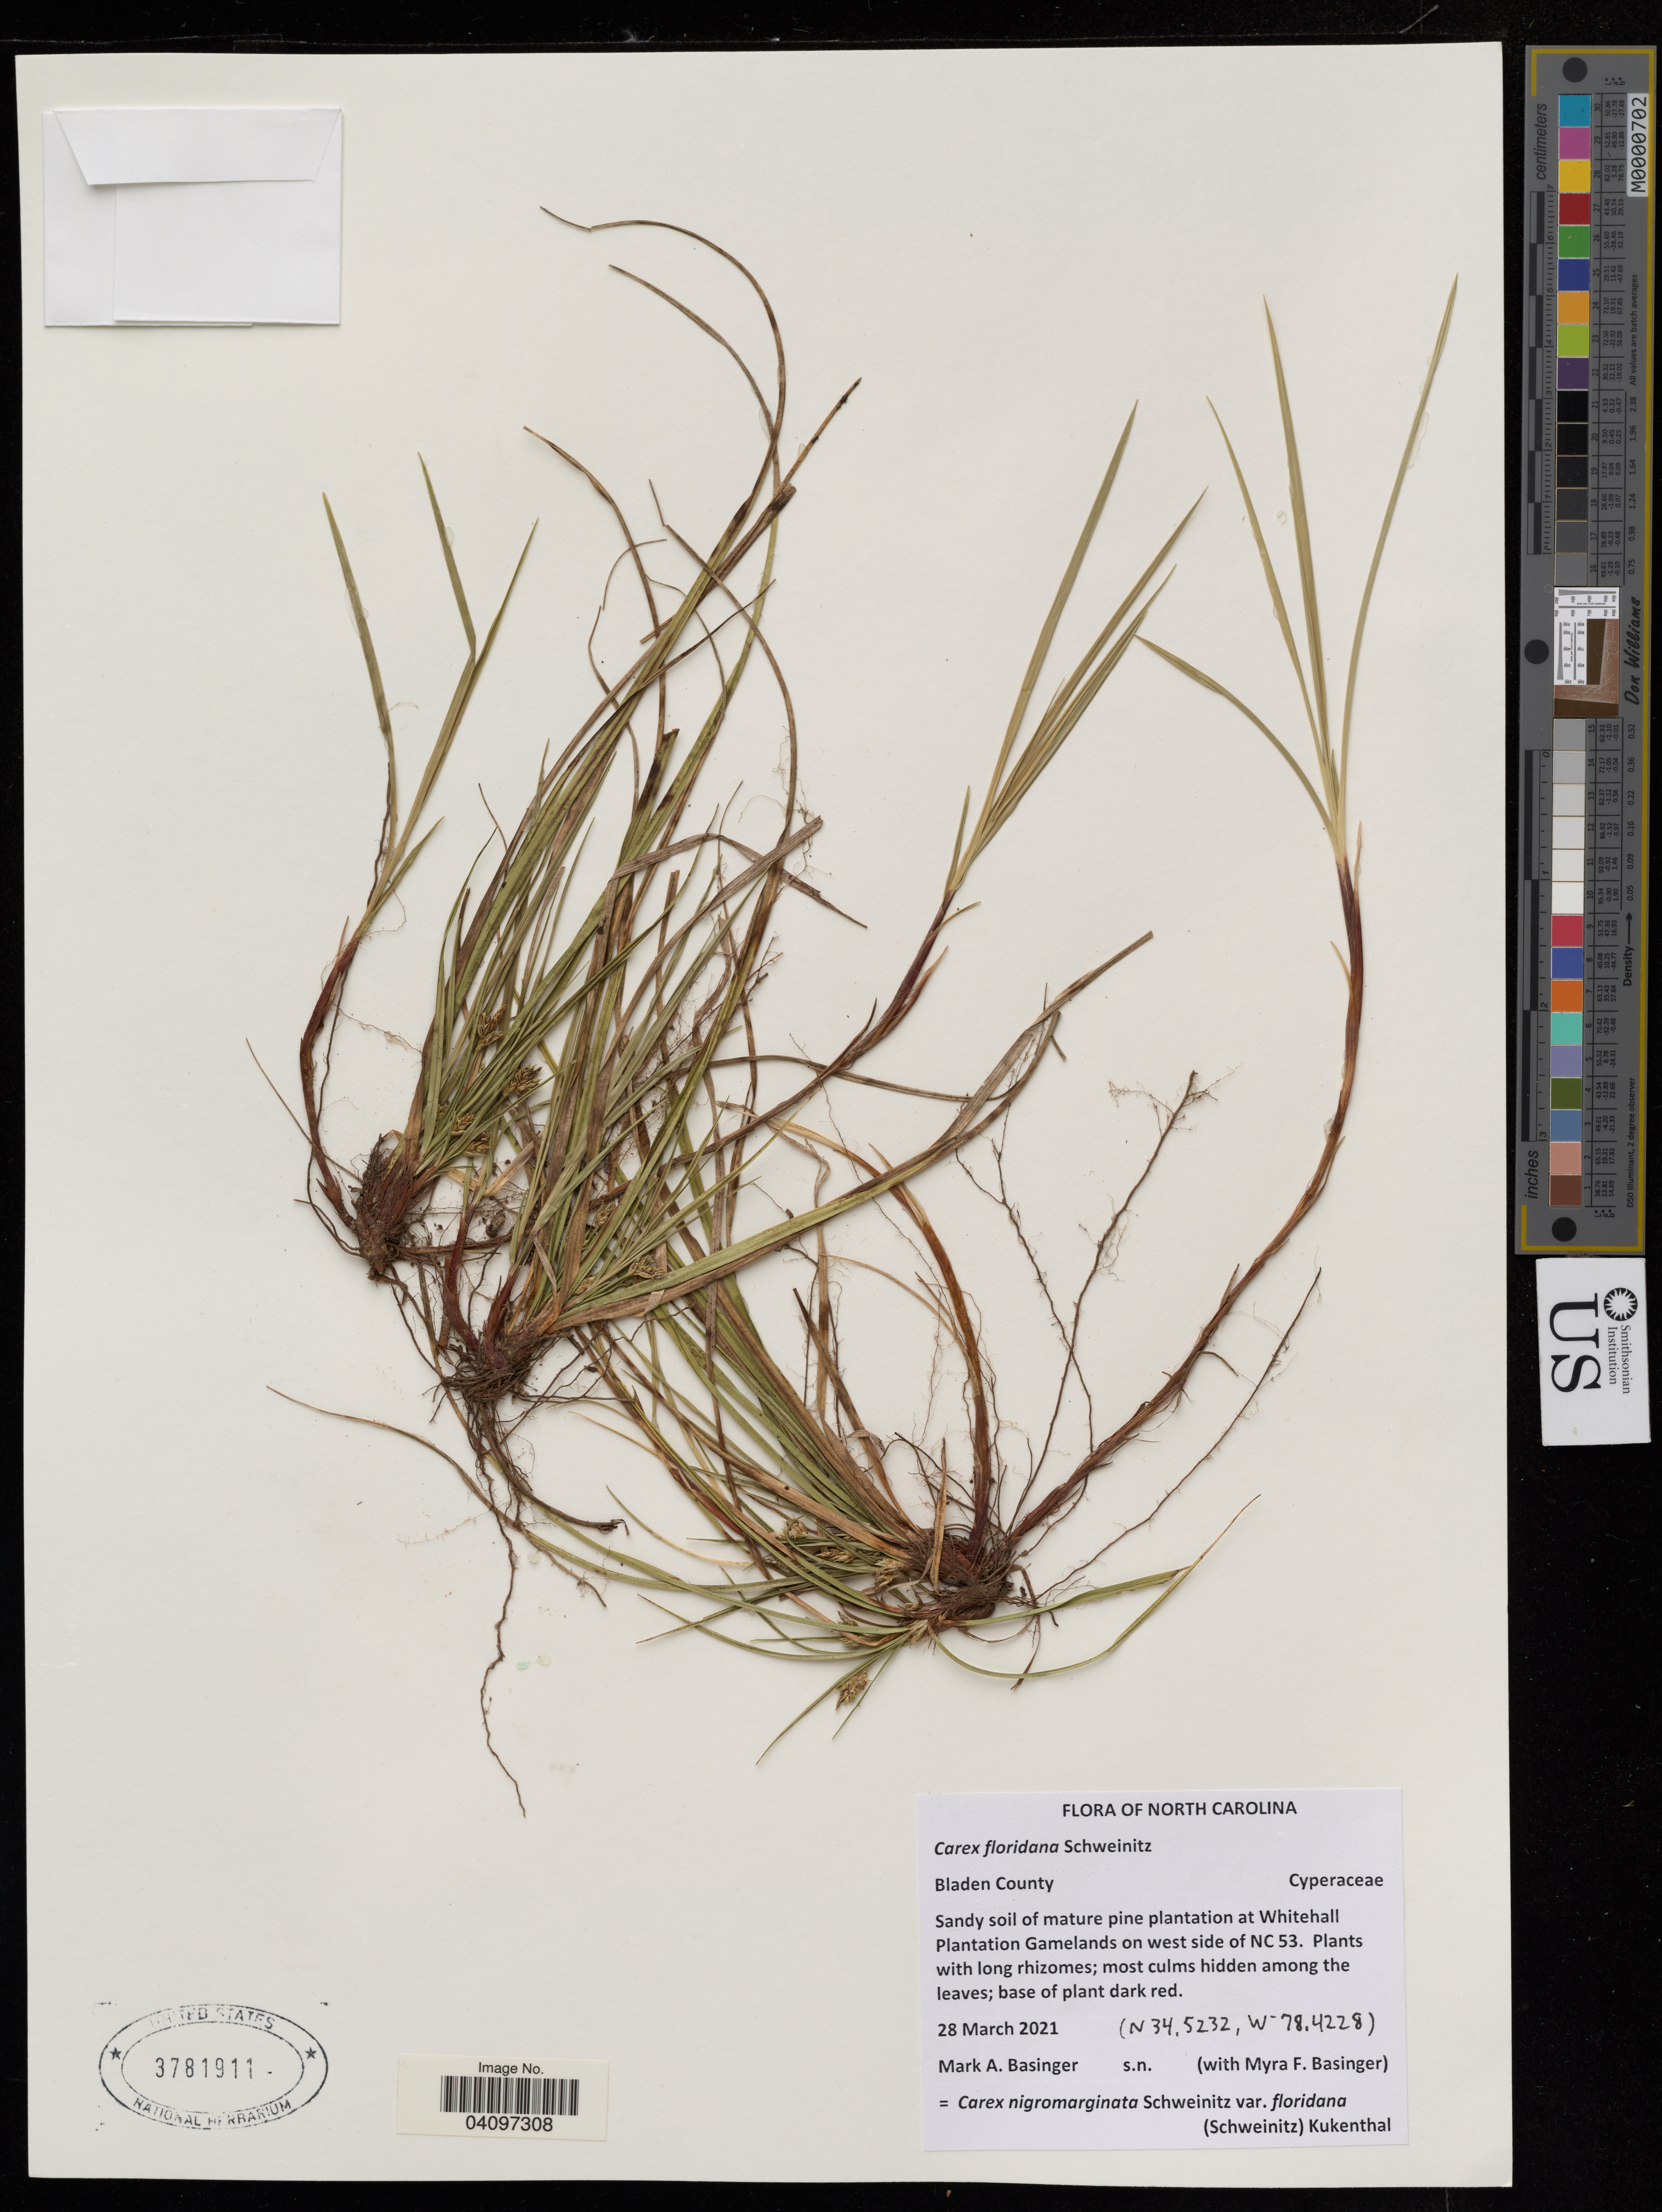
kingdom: Plantae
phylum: Tracheophyta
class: Liliopsida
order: Poales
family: Cyperaceae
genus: Carex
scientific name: Carex floridana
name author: Schwein.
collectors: M. Basinger & M. Basinger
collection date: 2021-03-28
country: United States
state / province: North Carolina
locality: Bladen County, Sandy soil of mature pine plantation at Whitehall Plantation Gamelands on west side of NC 53.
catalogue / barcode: US 3781911